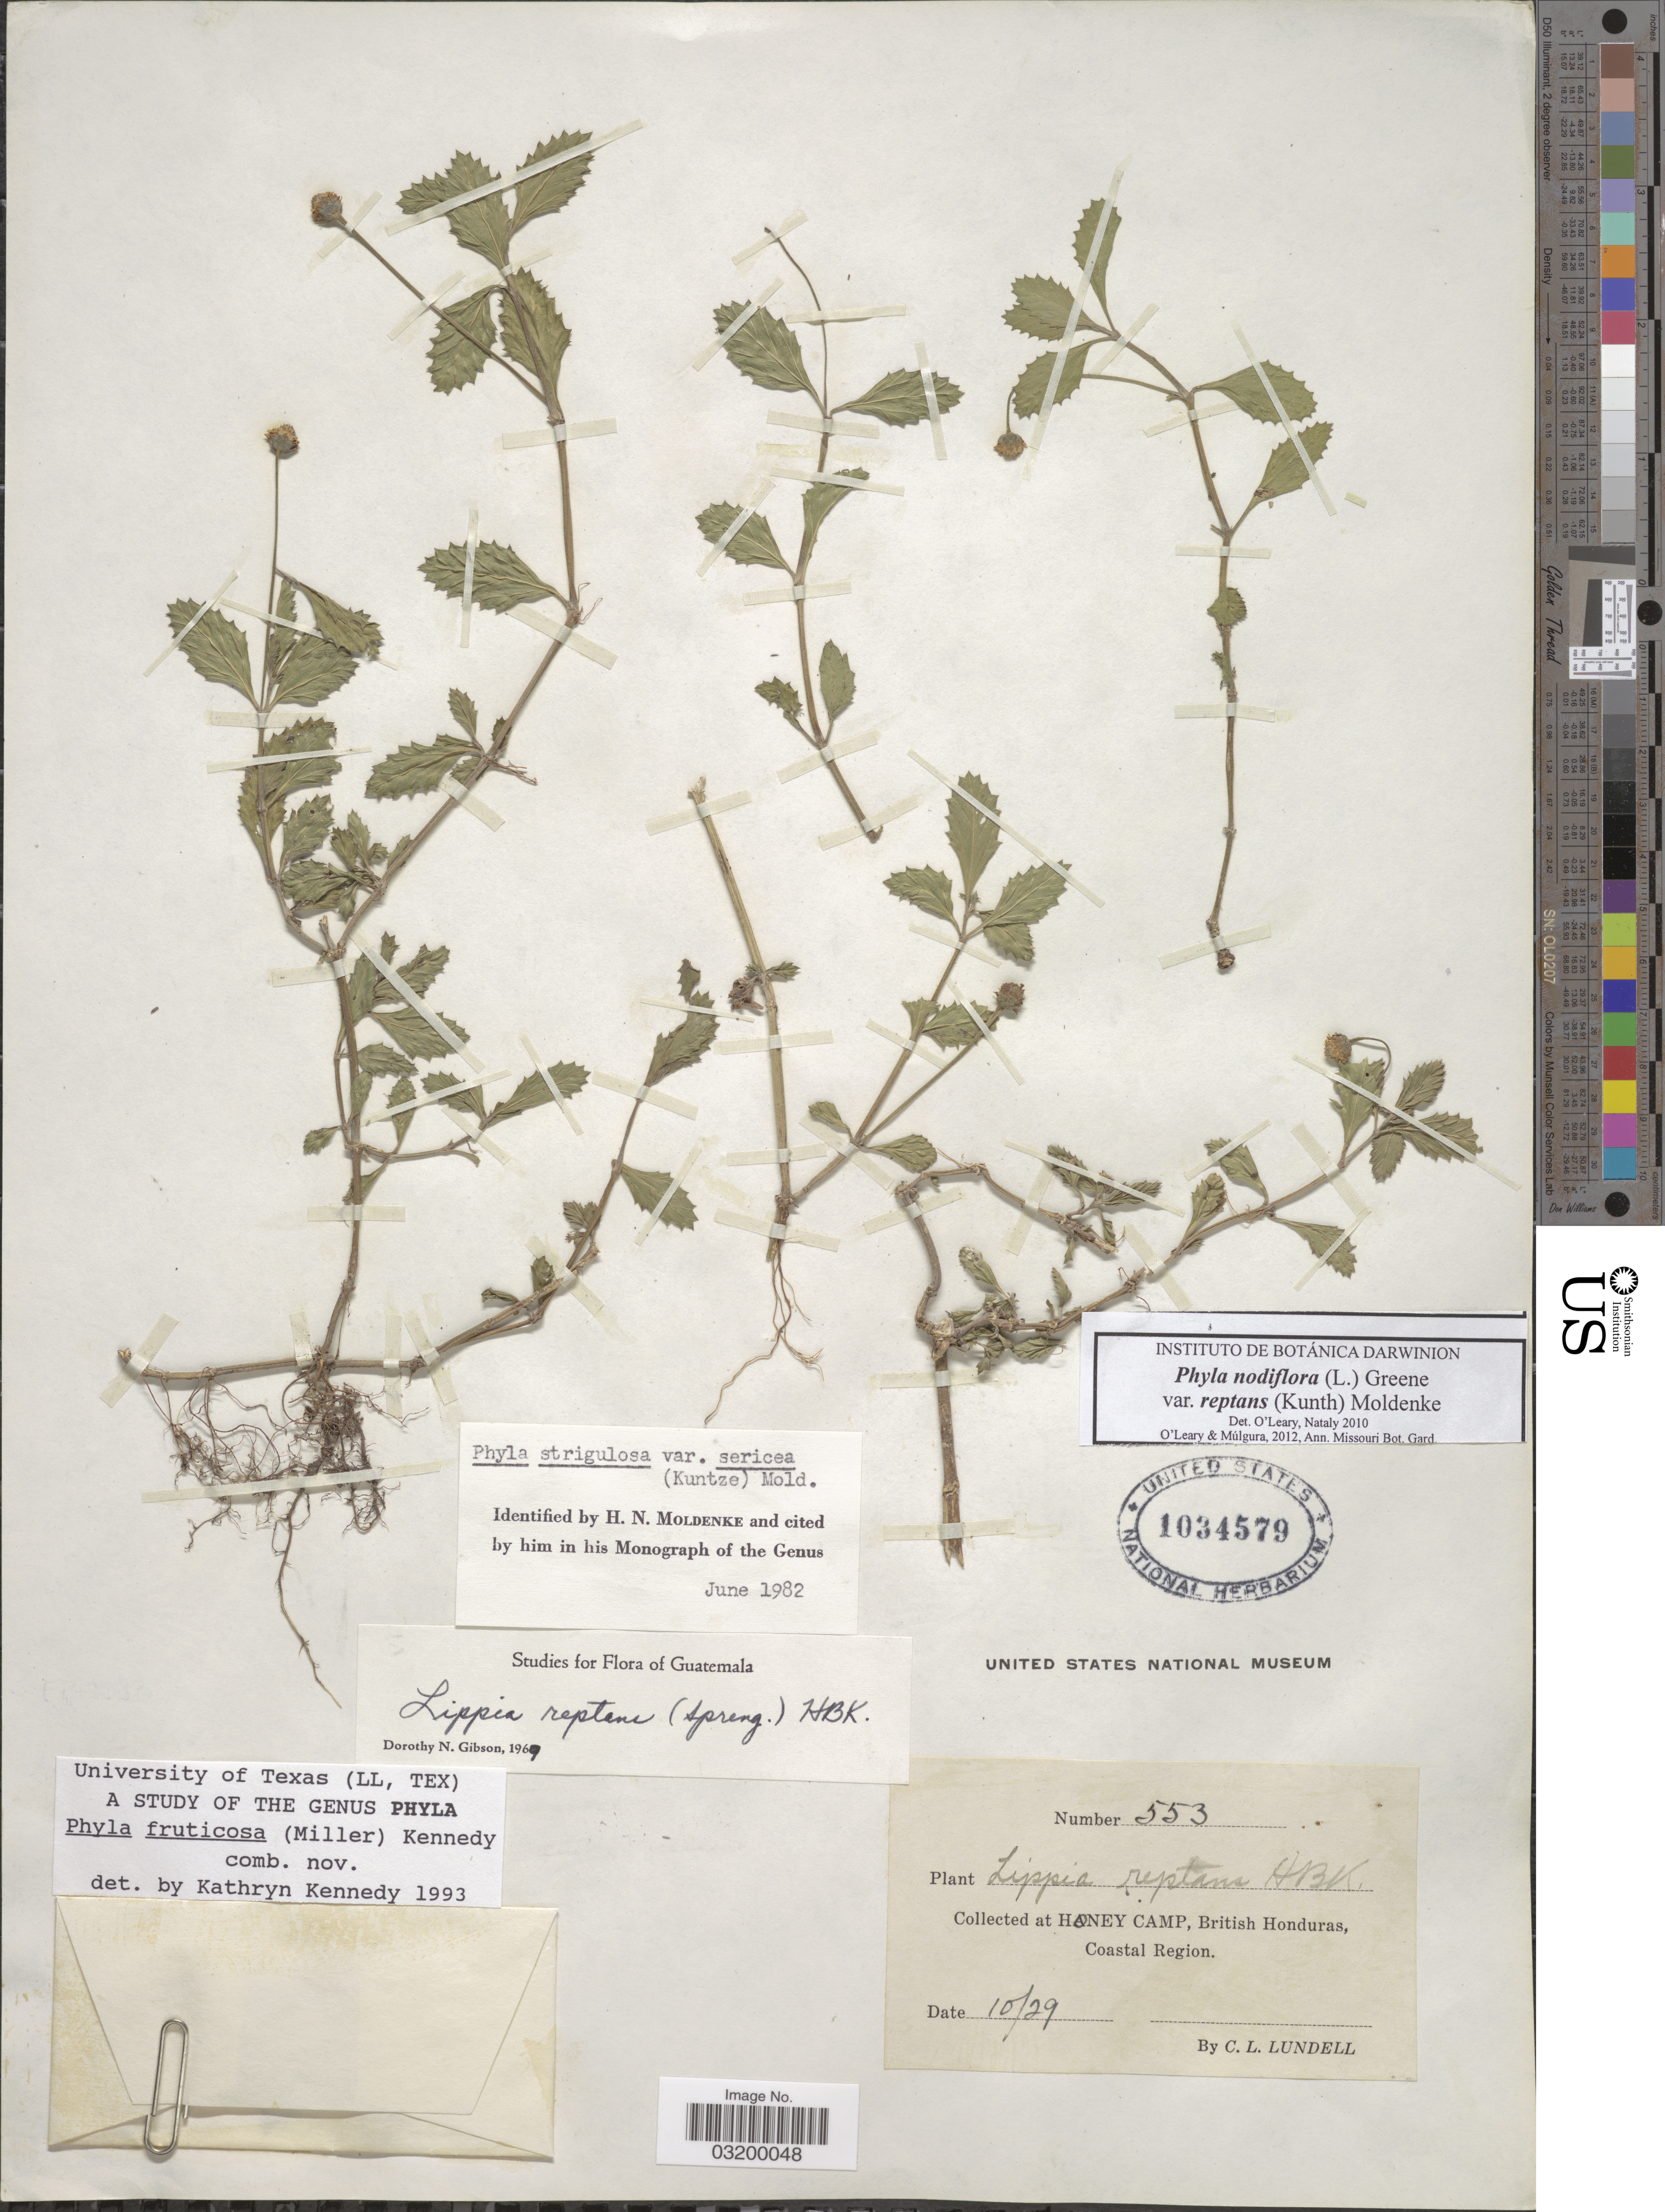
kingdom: Plantae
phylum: Tracheophyta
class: Magnoliopsida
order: Lamiales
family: Verbenaceae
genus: Phyla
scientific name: Phyla nodiflora var. reptans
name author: (Kunth) Moldenke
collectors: C. L. Lundell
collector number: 553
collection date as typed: Transcribed d/m/y: /10/29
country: Belize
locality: Honey Camp, British Honduras, Coastal Region.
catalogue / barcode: US 1034579